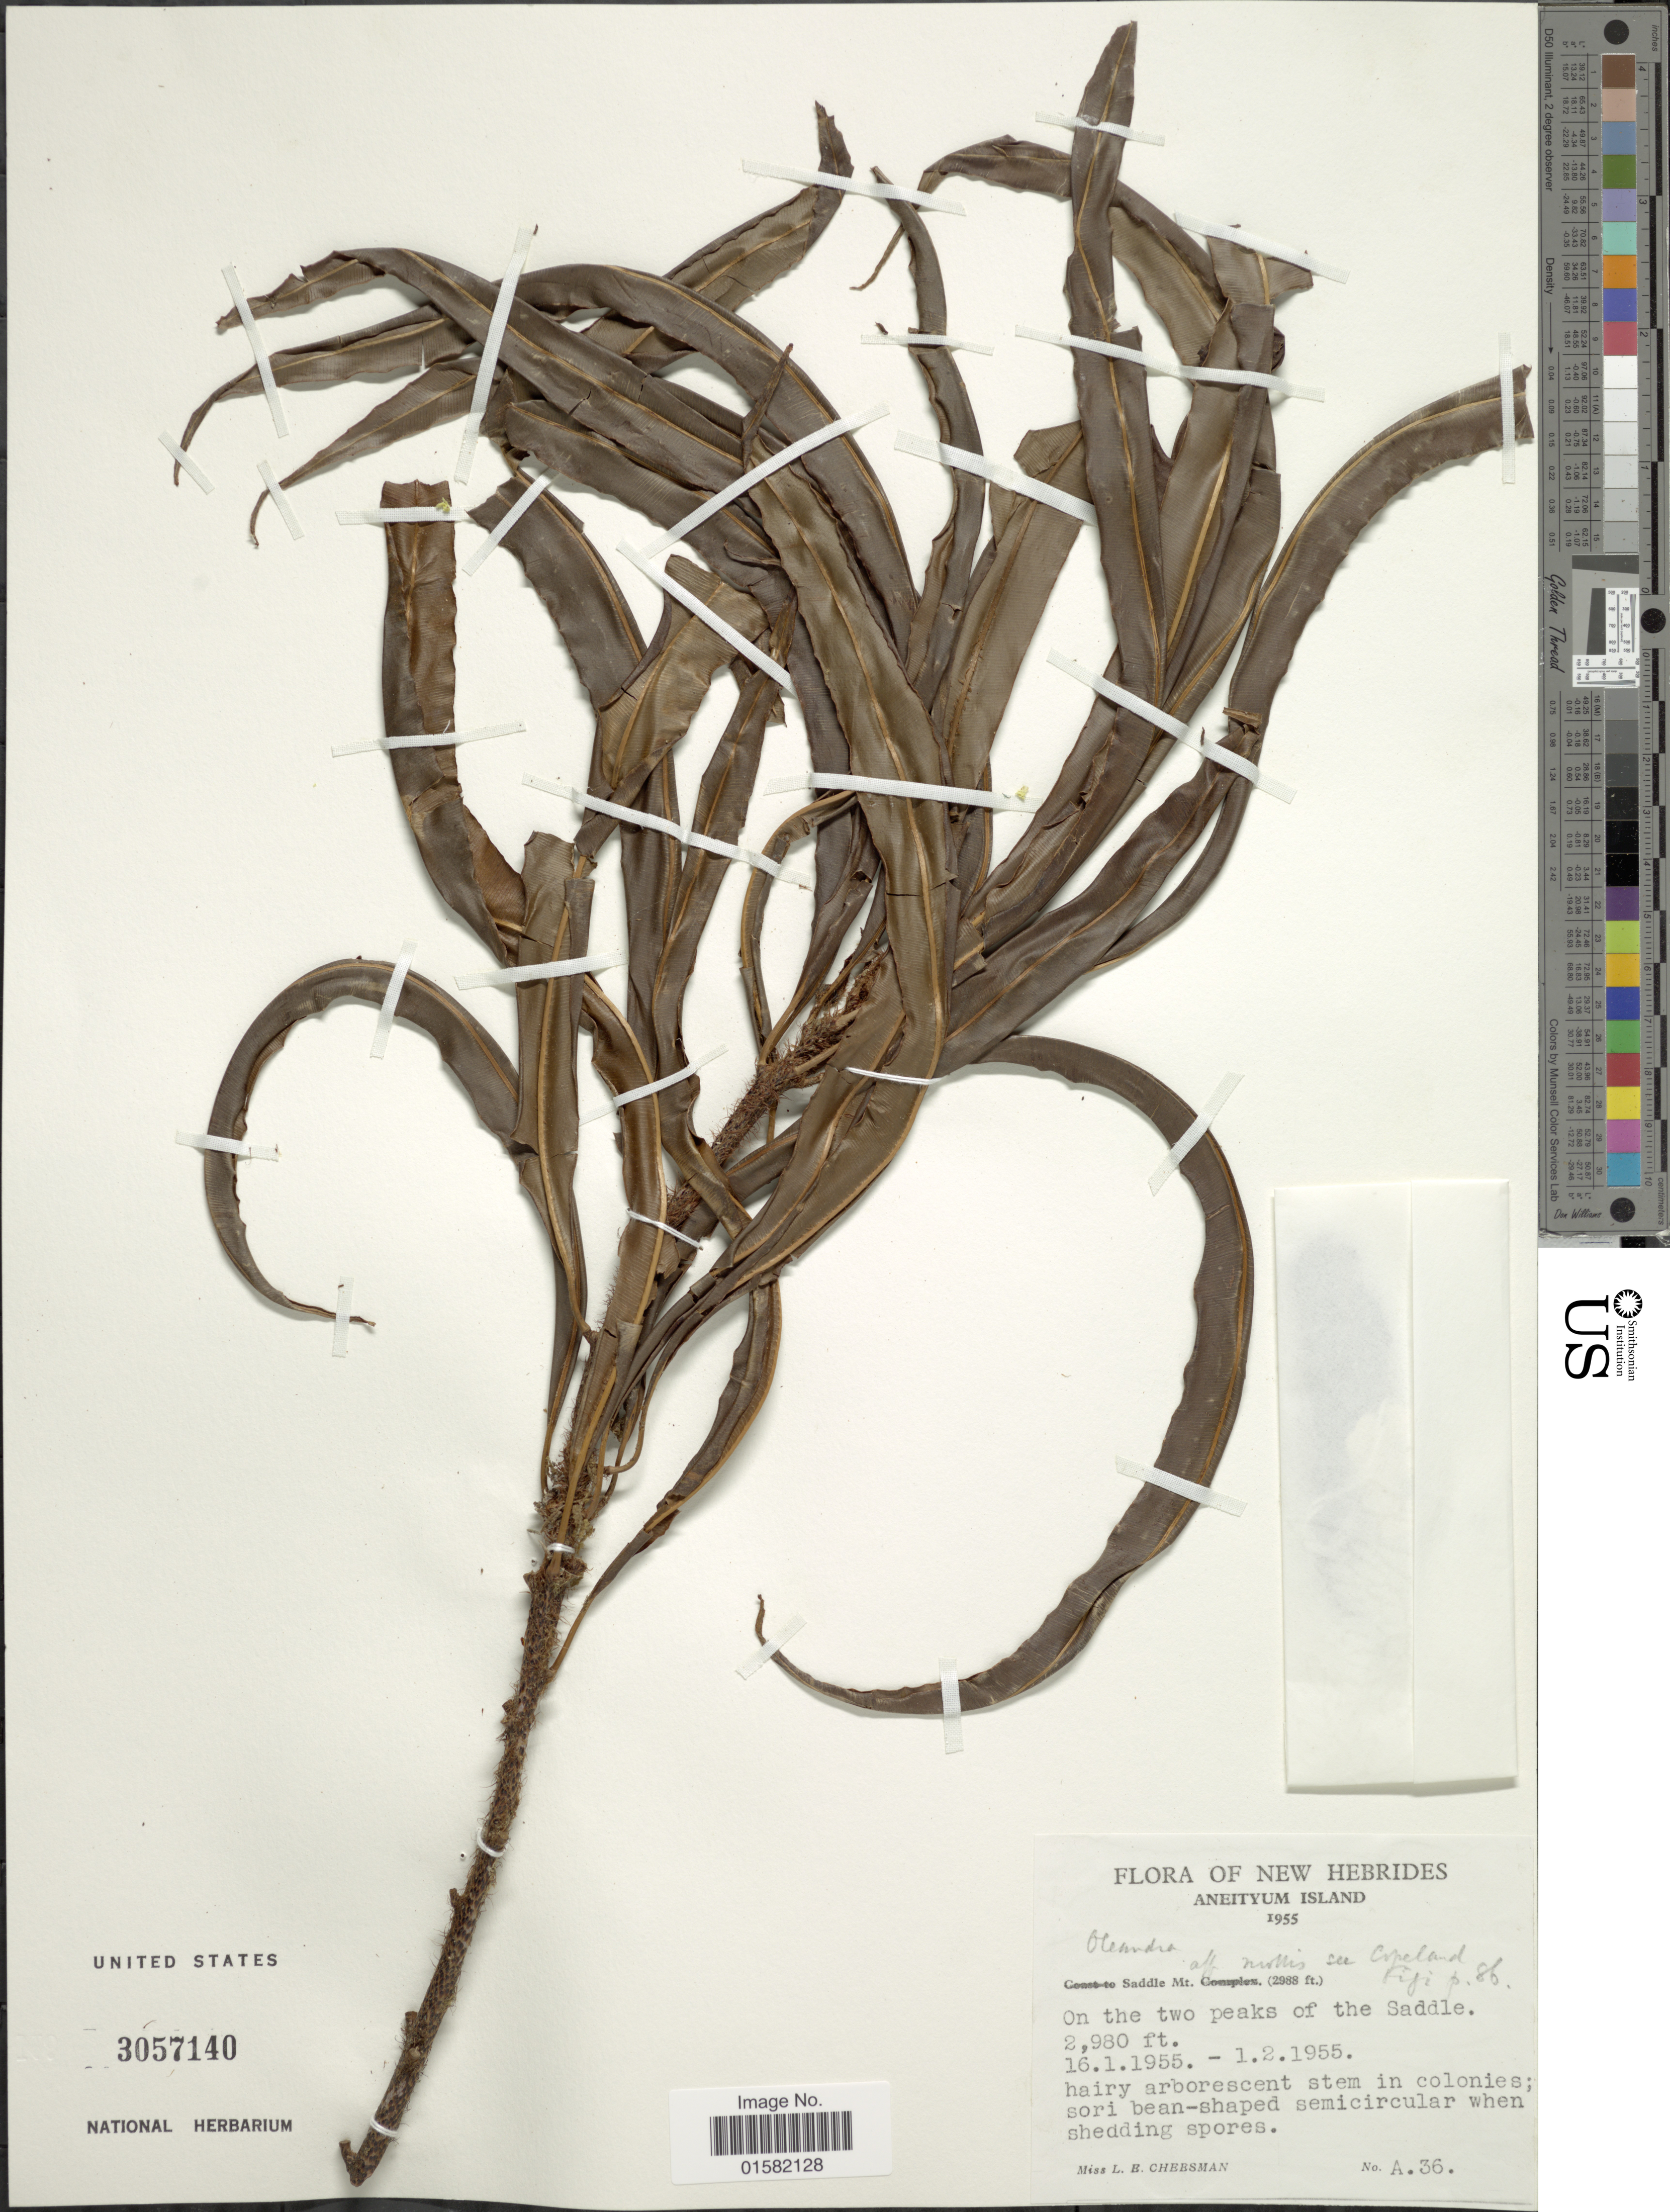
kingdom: Plantae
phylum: Tracheophyta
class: Polypodiopsida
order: Polypodiales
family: Oleandraceae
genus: Oleandra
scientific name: Oleandra neriiformis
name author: Cav.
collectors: L. E. Cheesman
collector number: A36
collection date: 1955-01-16/1955-02-01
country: Vanuatu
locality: New Hebrides, Aneityum Island, Saddle Mt. On the two peaks of the Saddle.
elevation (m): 908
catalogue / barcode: US 3057140